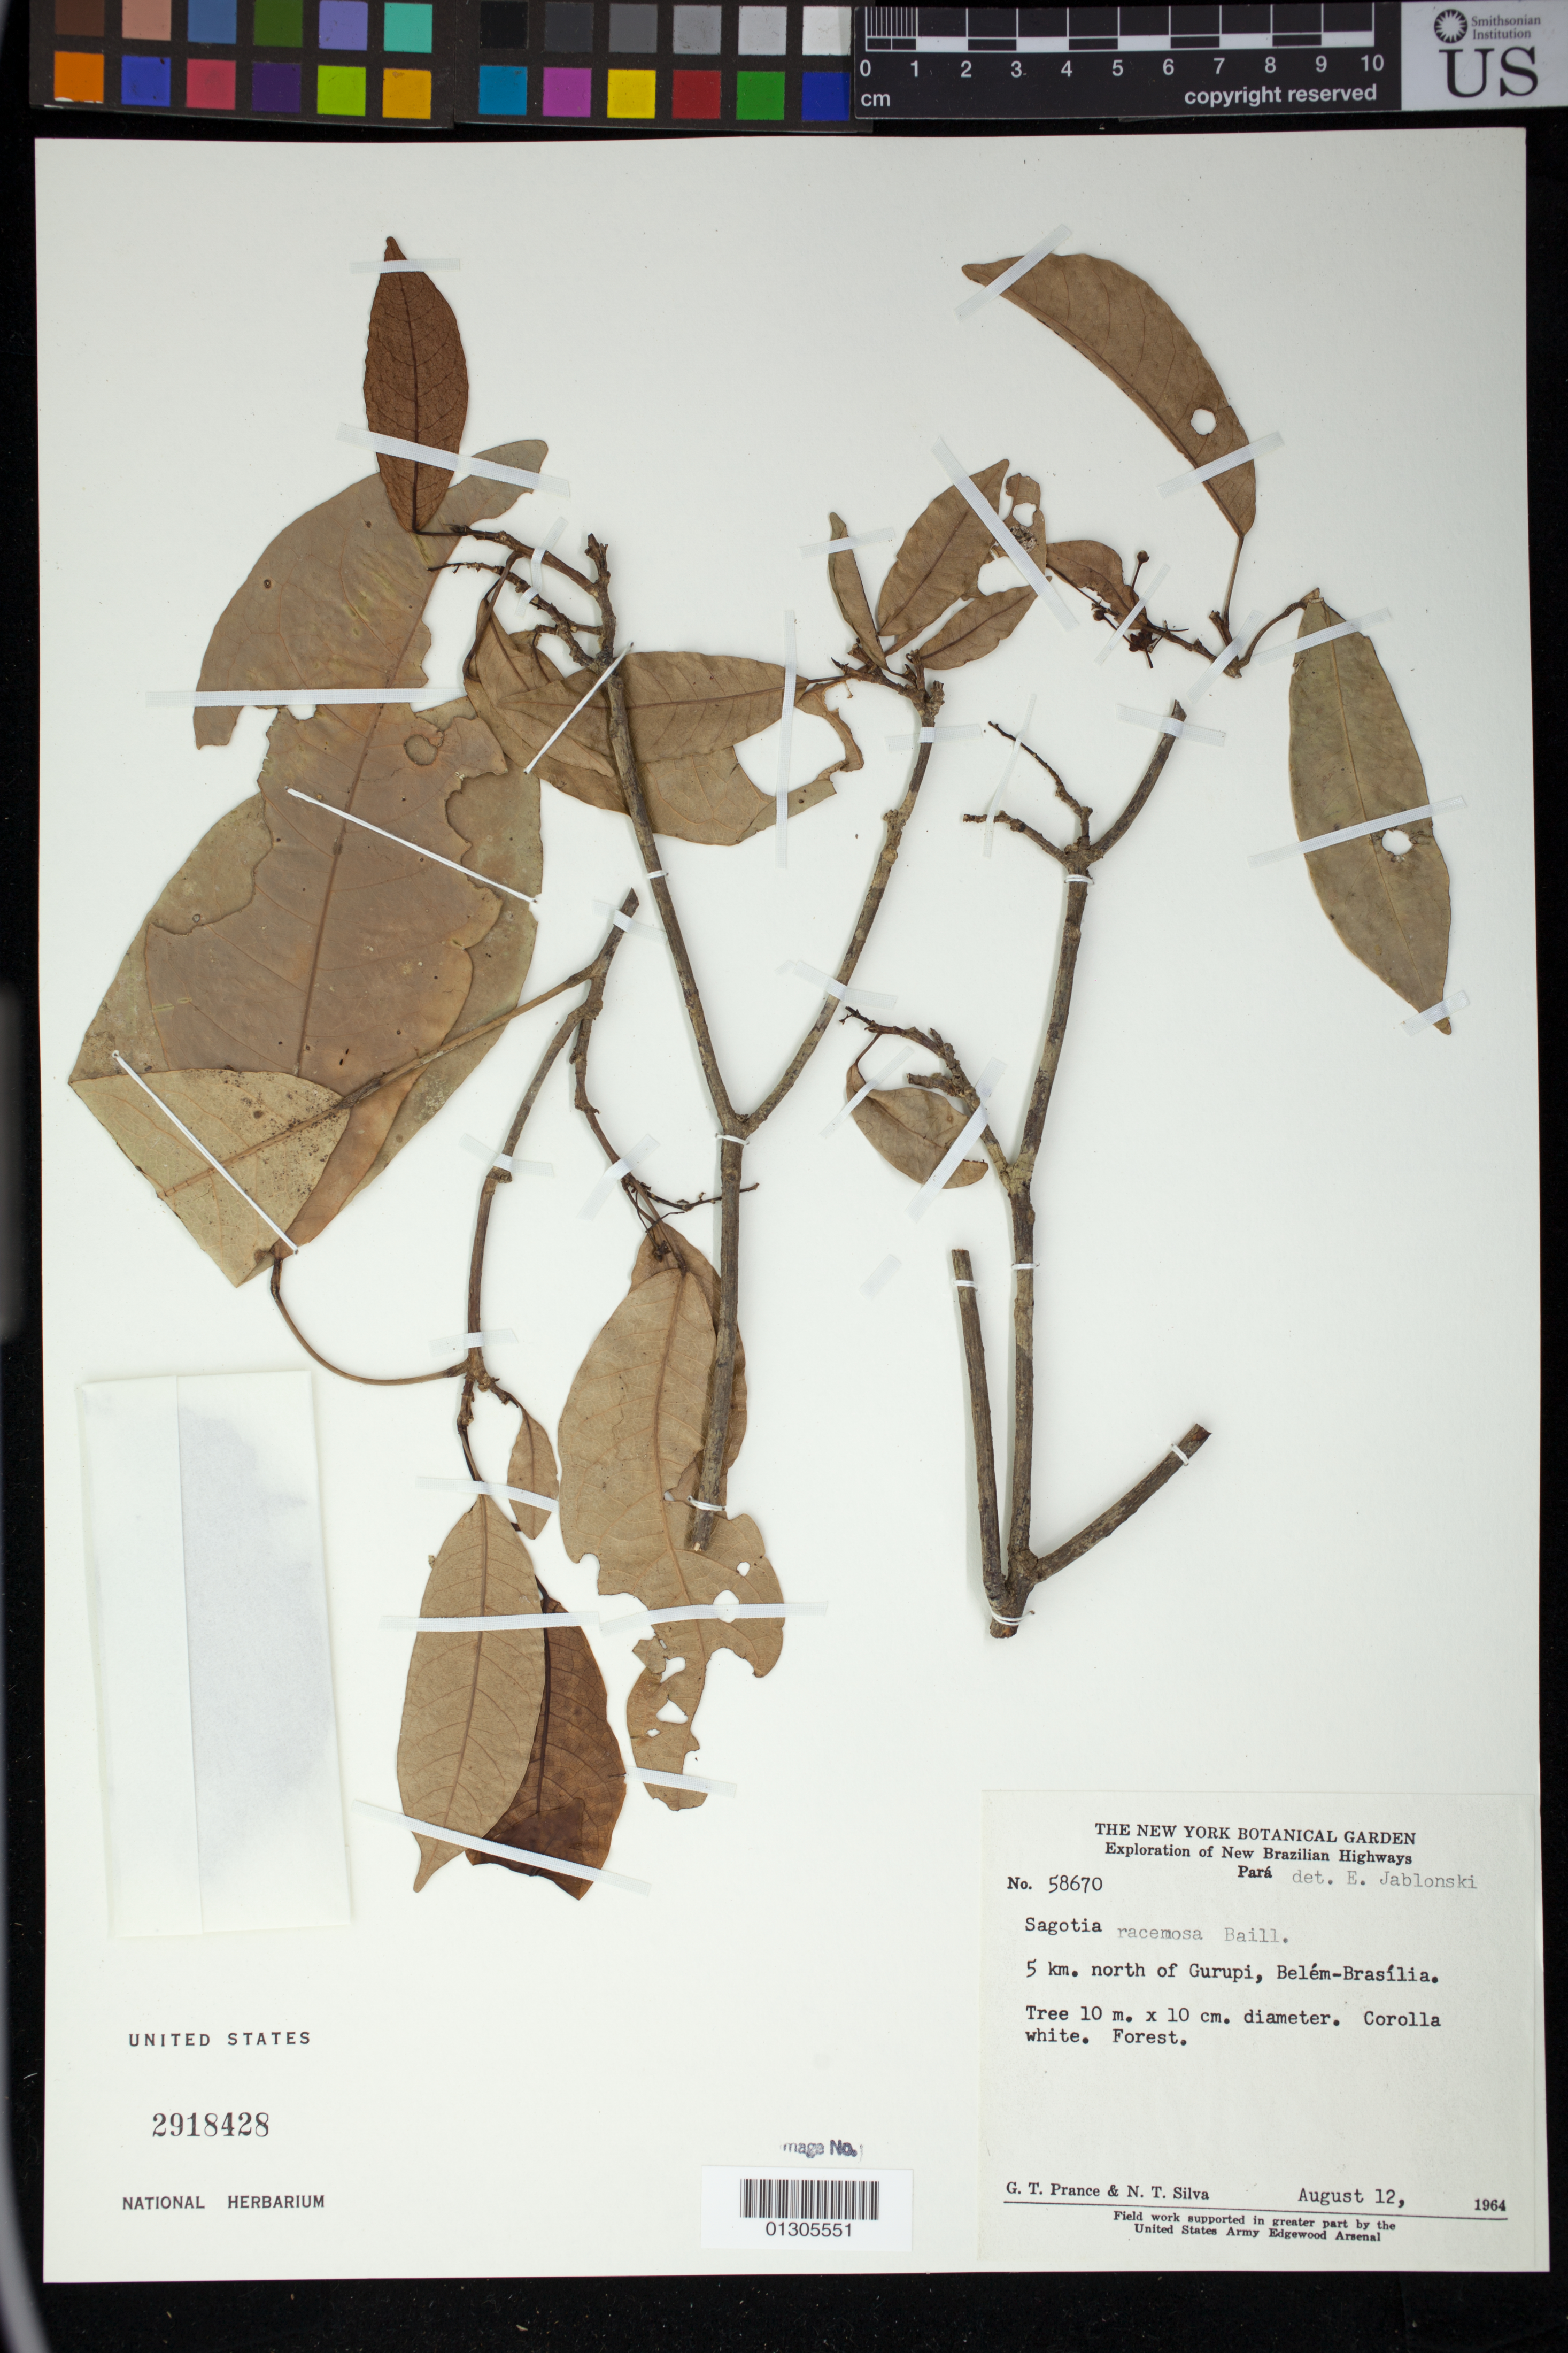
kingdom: Plantae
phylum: Tracheophyta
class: Magnoliopsida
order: Malpighiales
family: Euphorbiaceae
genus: Sagotia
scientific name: Sagotia racemosa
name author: Baill.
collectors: G. T. Prance & N. T. Silva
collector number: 58670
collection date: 1964-08-12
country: Brazil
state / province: Pará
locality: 5 km. north of Gurupi, Belem-Brasilia.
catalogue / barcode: US 2918428